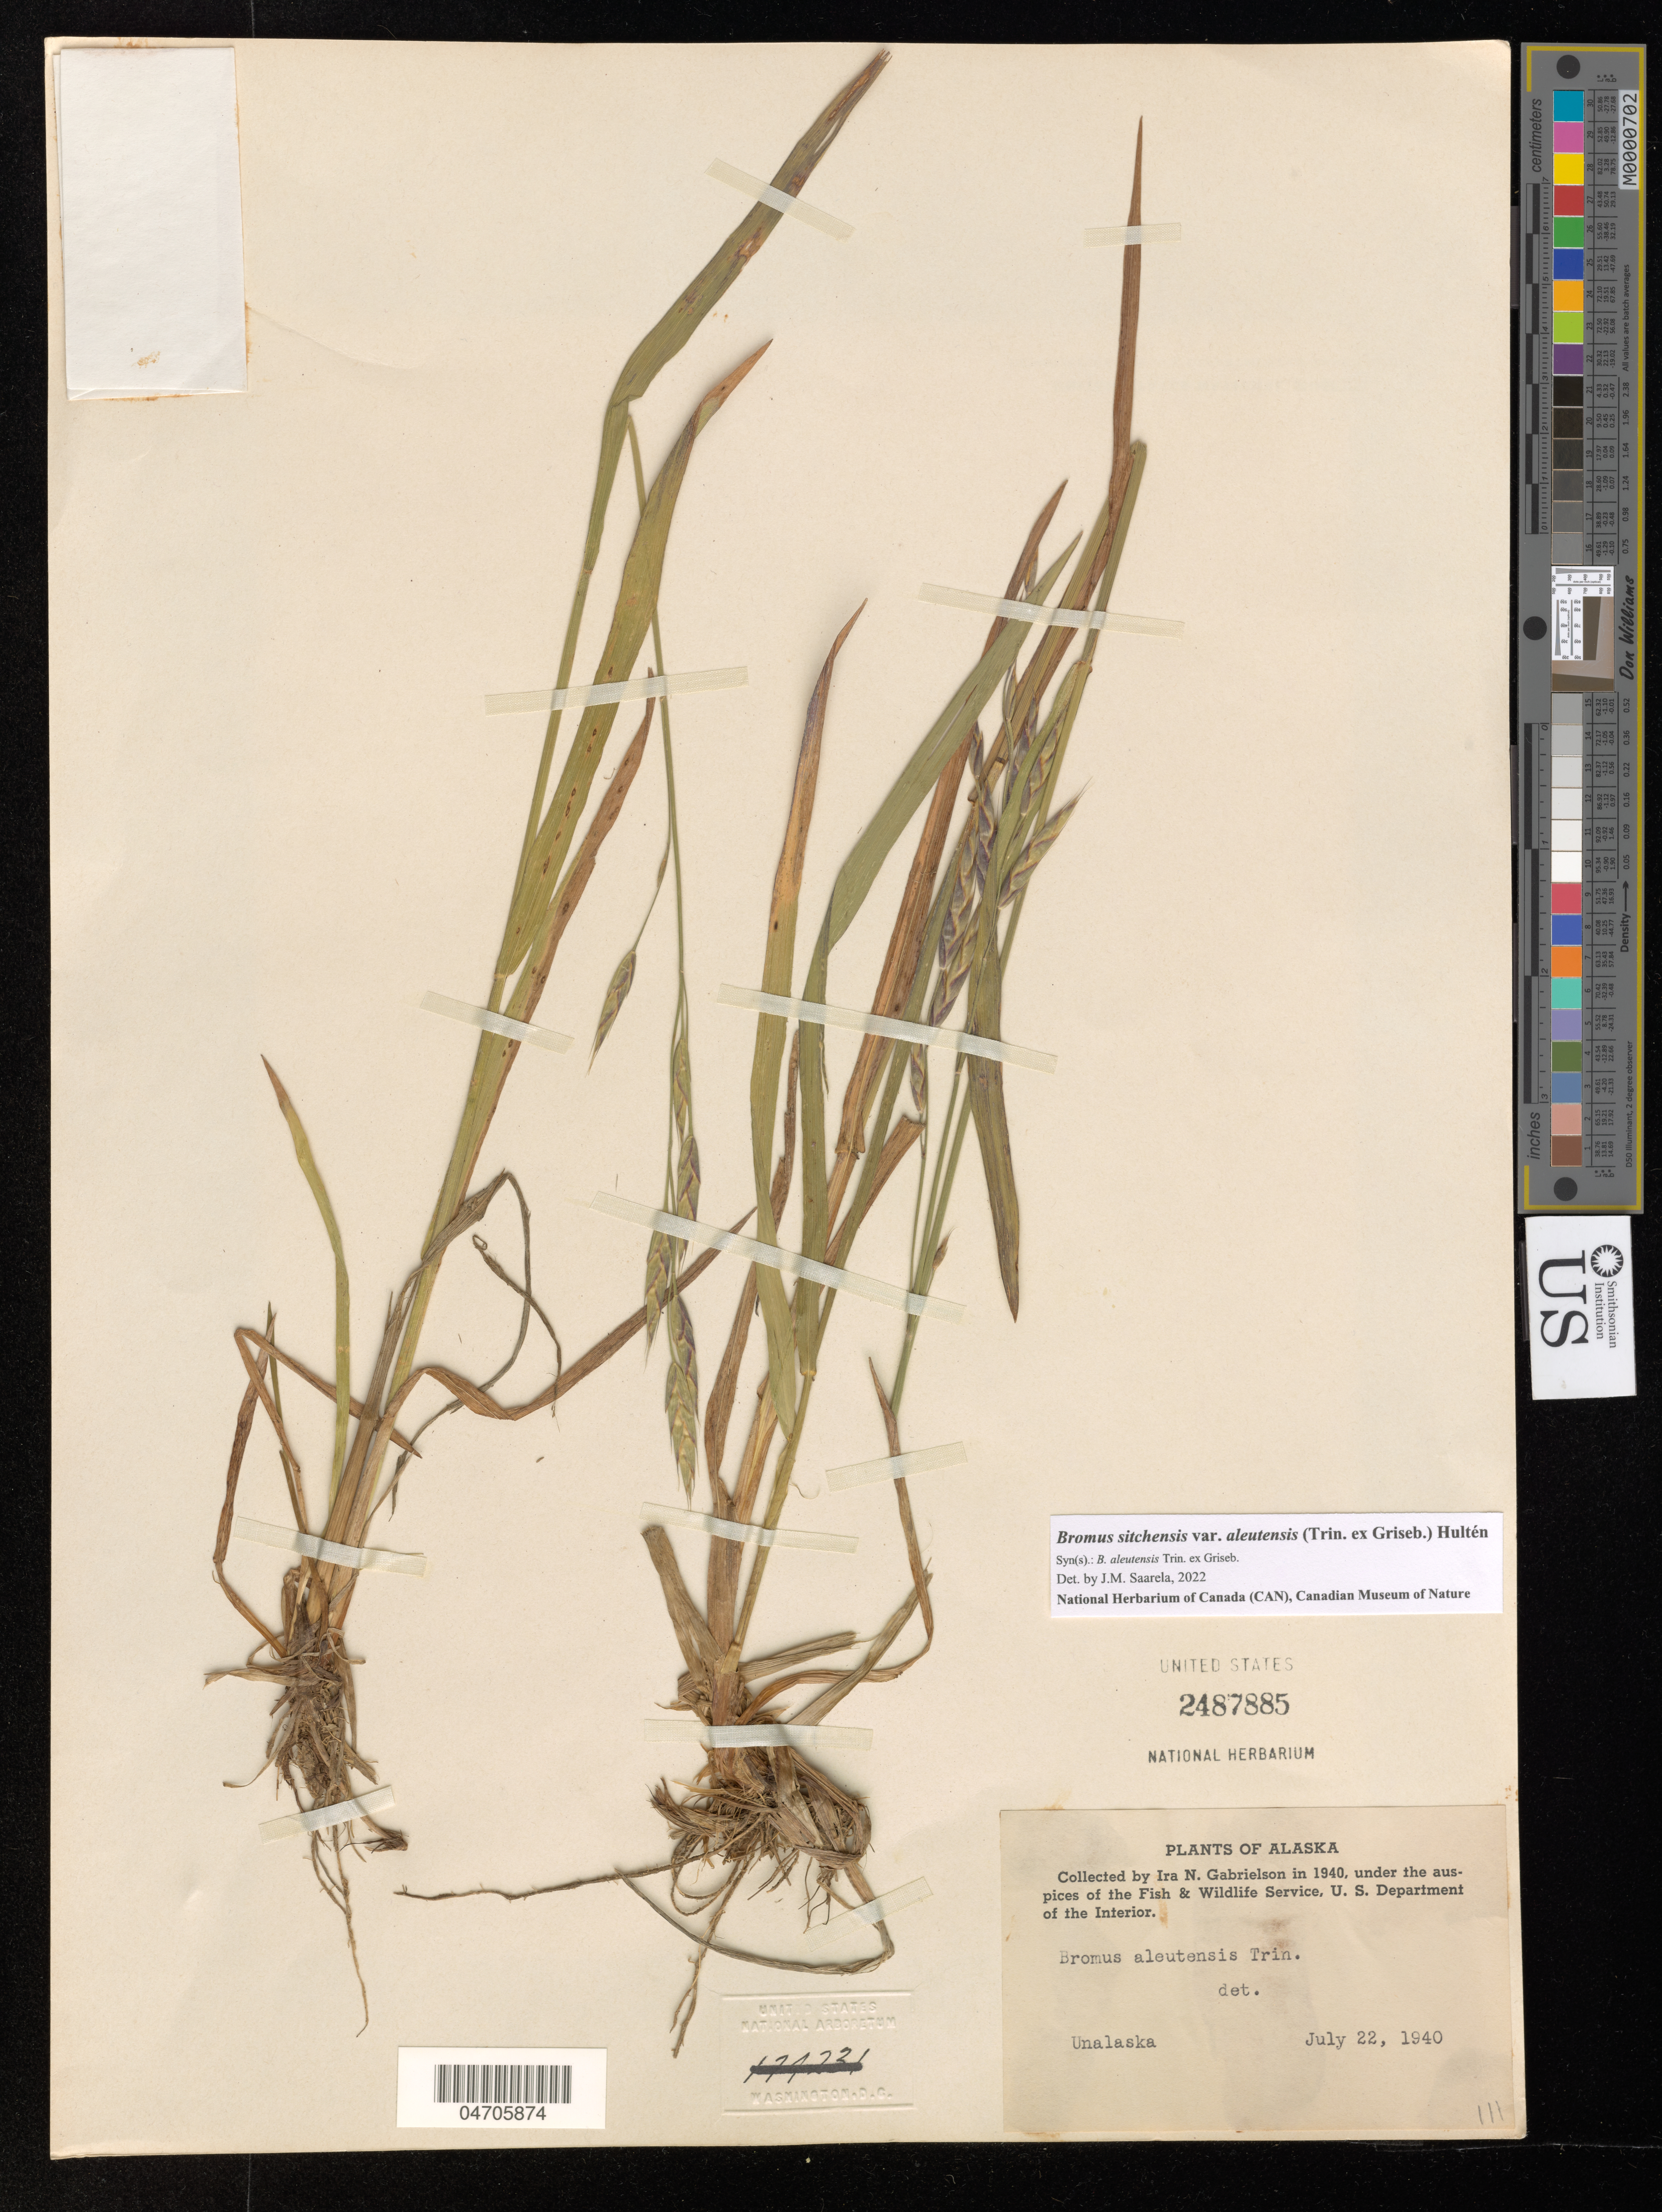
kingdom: Plantae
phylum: Tracheophyta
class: Liliopsida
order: Poales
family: Poaceae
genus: Bromus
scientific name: Bromus sitchensis var. polyanthus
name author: (Scribn. ex Shear) R.E. Brainerd & Otting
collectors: I. Gabrielson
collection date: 1940-07-22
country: United States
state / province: Alaska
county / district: Aleutians West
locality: Unalaska.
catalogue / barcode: US 2487885